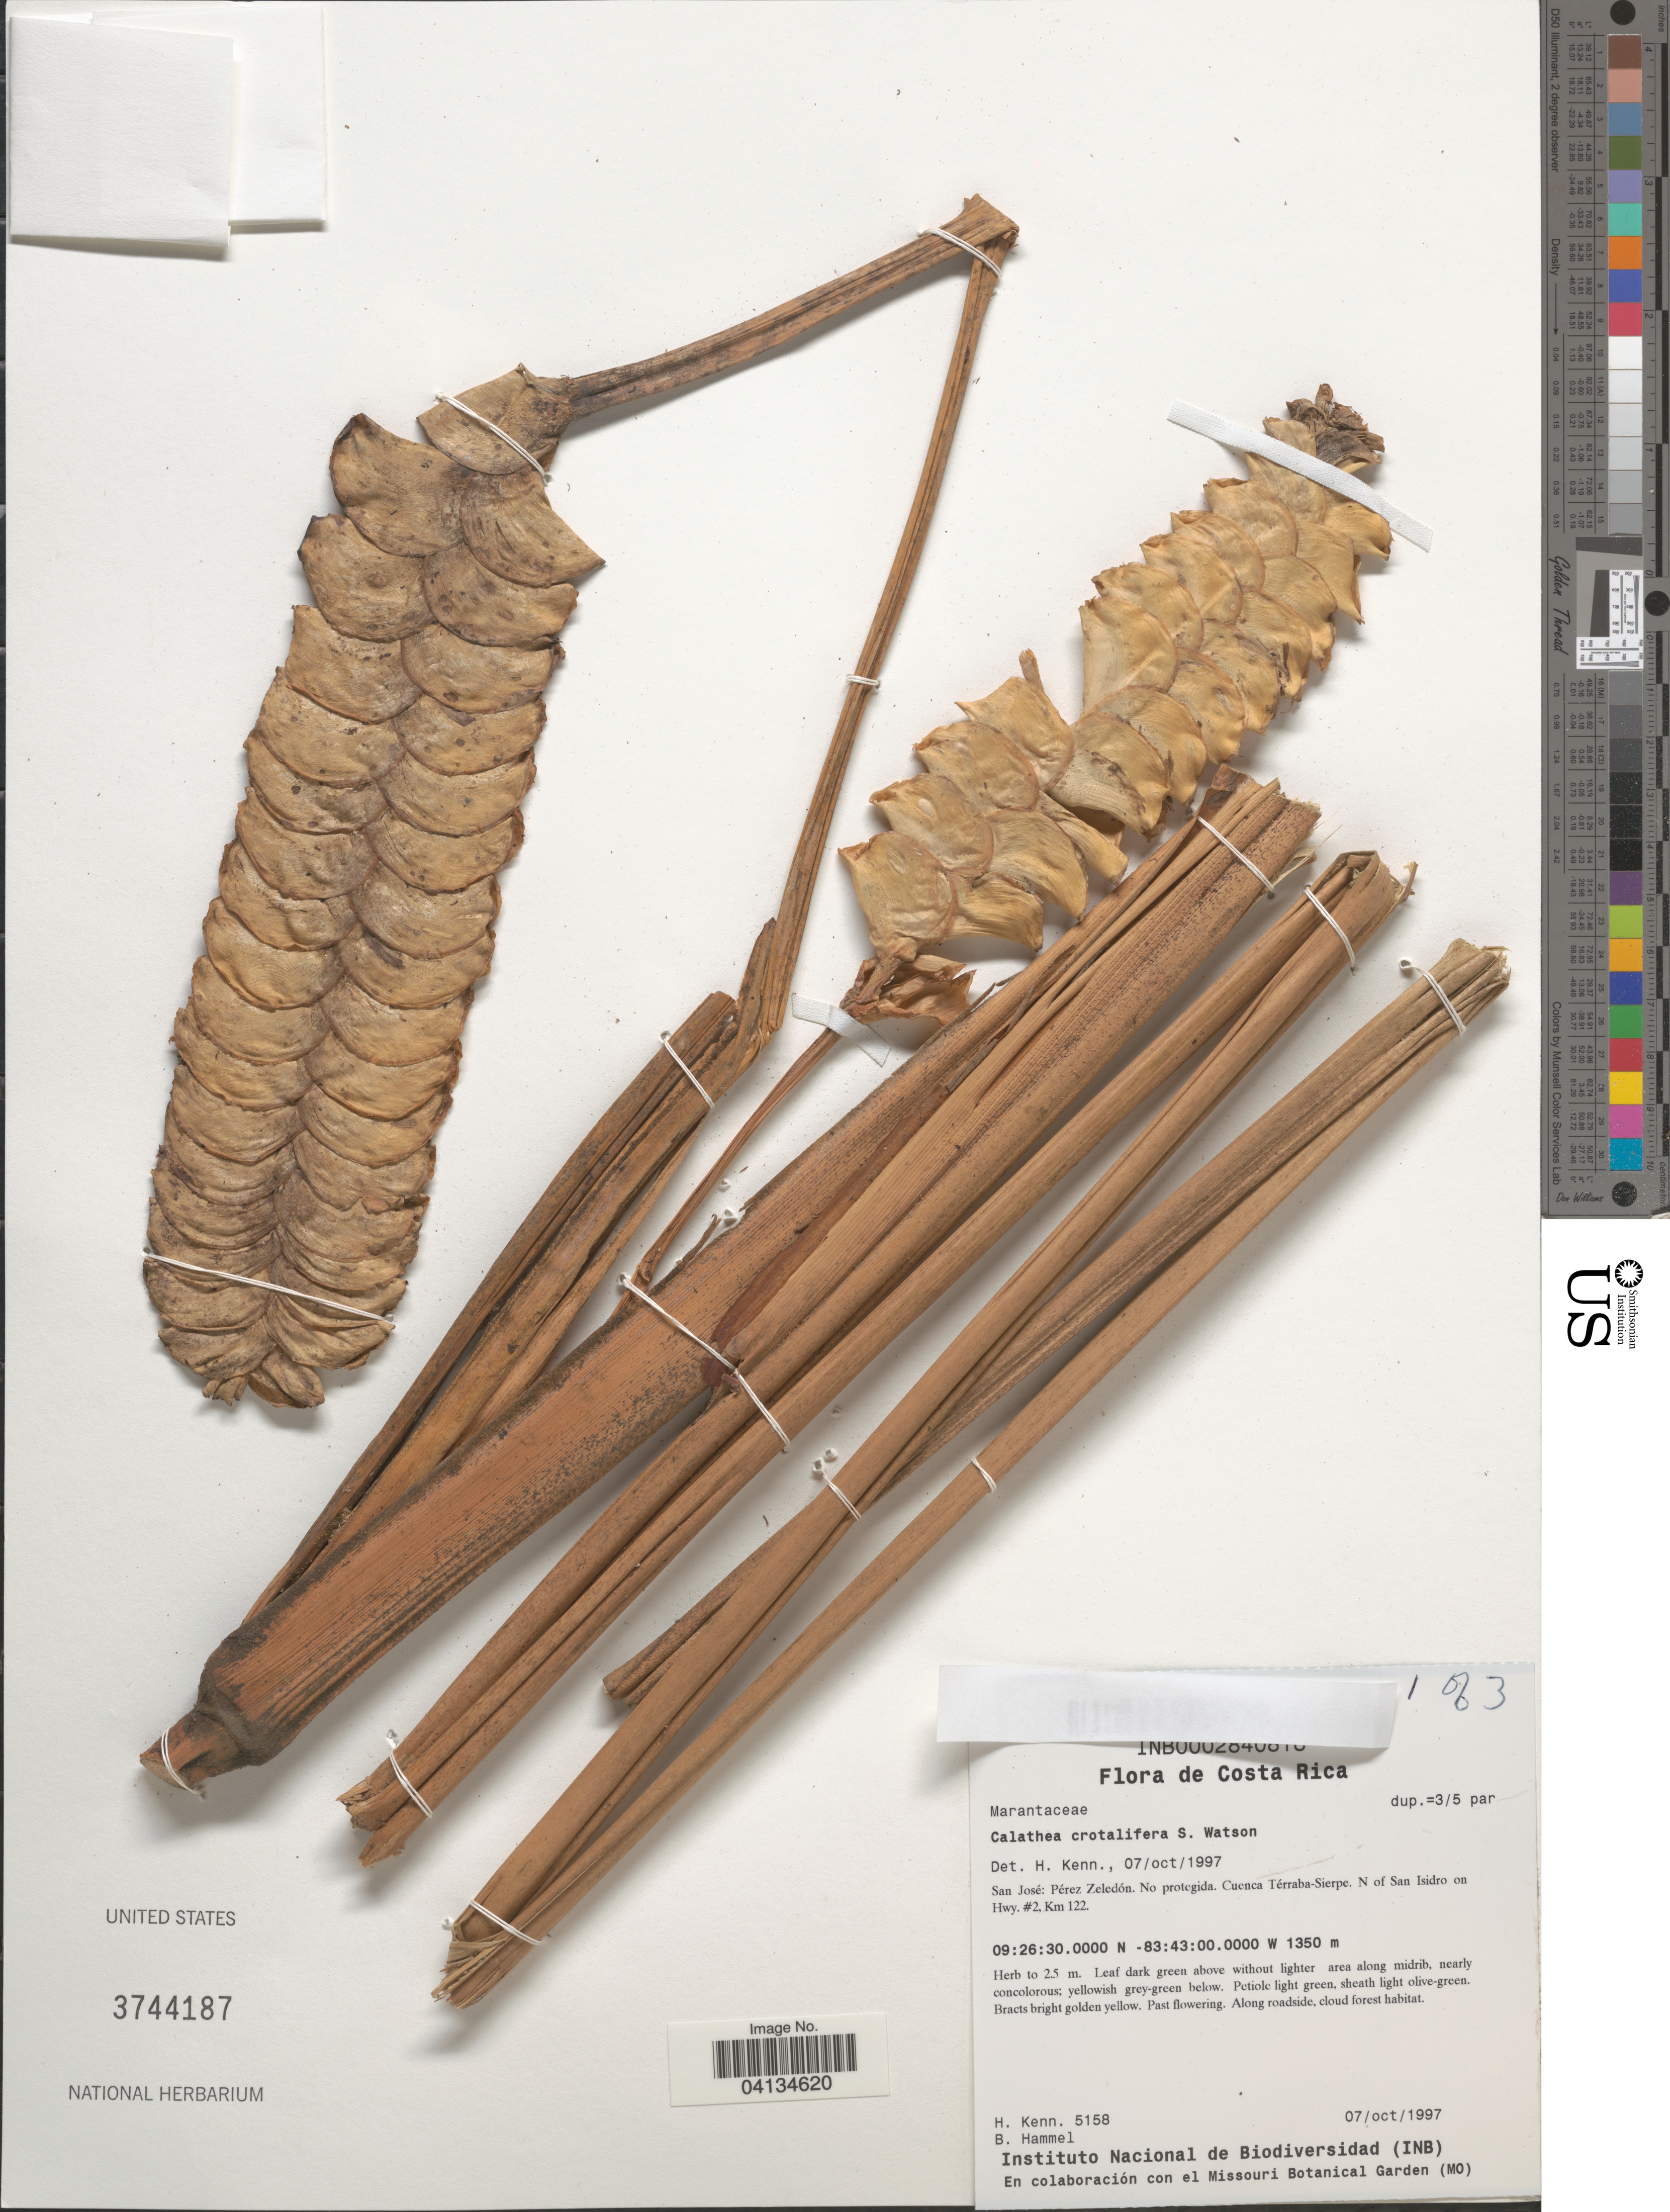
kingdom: Plantae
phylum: Tracheophyta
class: Liliopsida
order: Zingiberales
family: Marantaceae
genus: Calathea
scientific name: Calathea crotalifera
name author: S. Watson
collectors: H. Kenn. & B. Hammel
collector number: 5158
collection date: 1997-10-07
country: Costa Rica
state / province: San José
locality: Pérez Zeledón. No protegida. Cuenca Térraba-Sierpe. N of San Isidro on Hwy. #2, Km 122.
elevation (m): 1350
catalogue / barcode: US 3744187